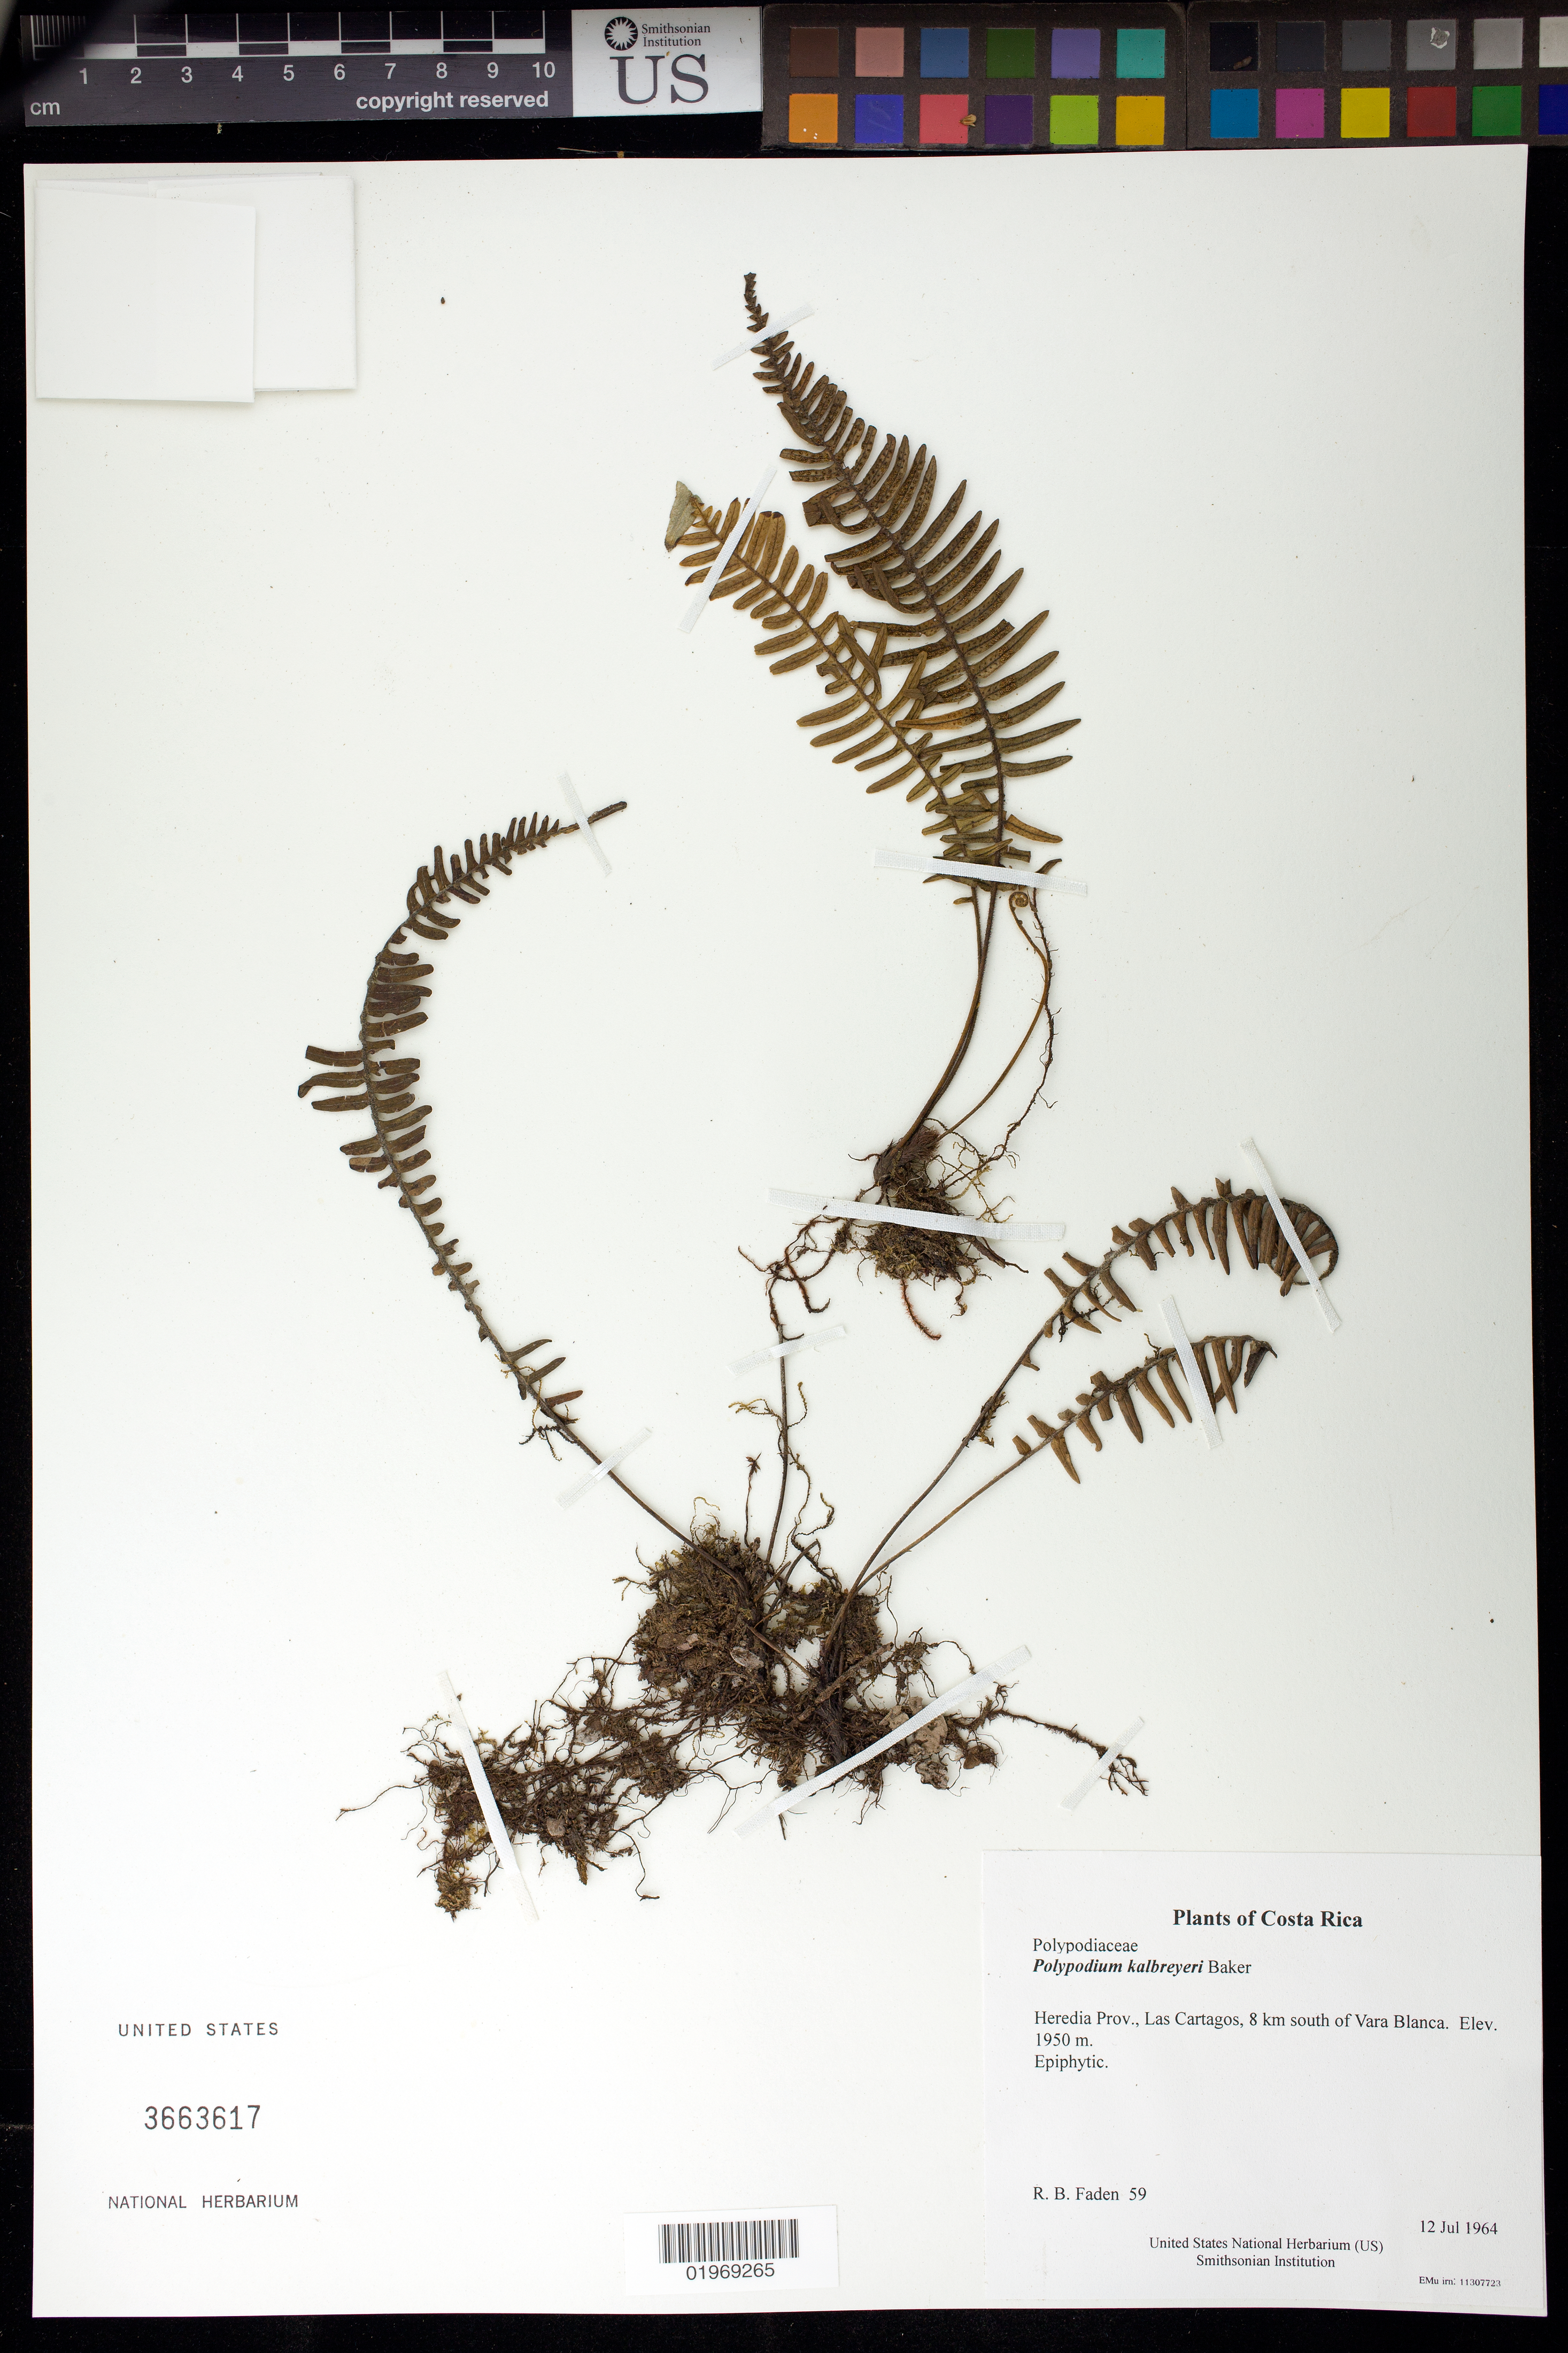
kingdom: Plantae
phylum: Tracheophyta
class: Polypodiopsida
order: Polypodiales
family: Polypodiaceae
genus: Polypodium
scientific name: Polypodium kalbreyeri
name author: Baker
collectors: R. B. Faden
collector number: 59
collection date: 1964-07-12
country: Costa Rica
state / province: Heredia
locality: Las Cartagos, 8 km south of Vara Blanca.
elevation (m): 1950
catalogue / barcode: US 3663617